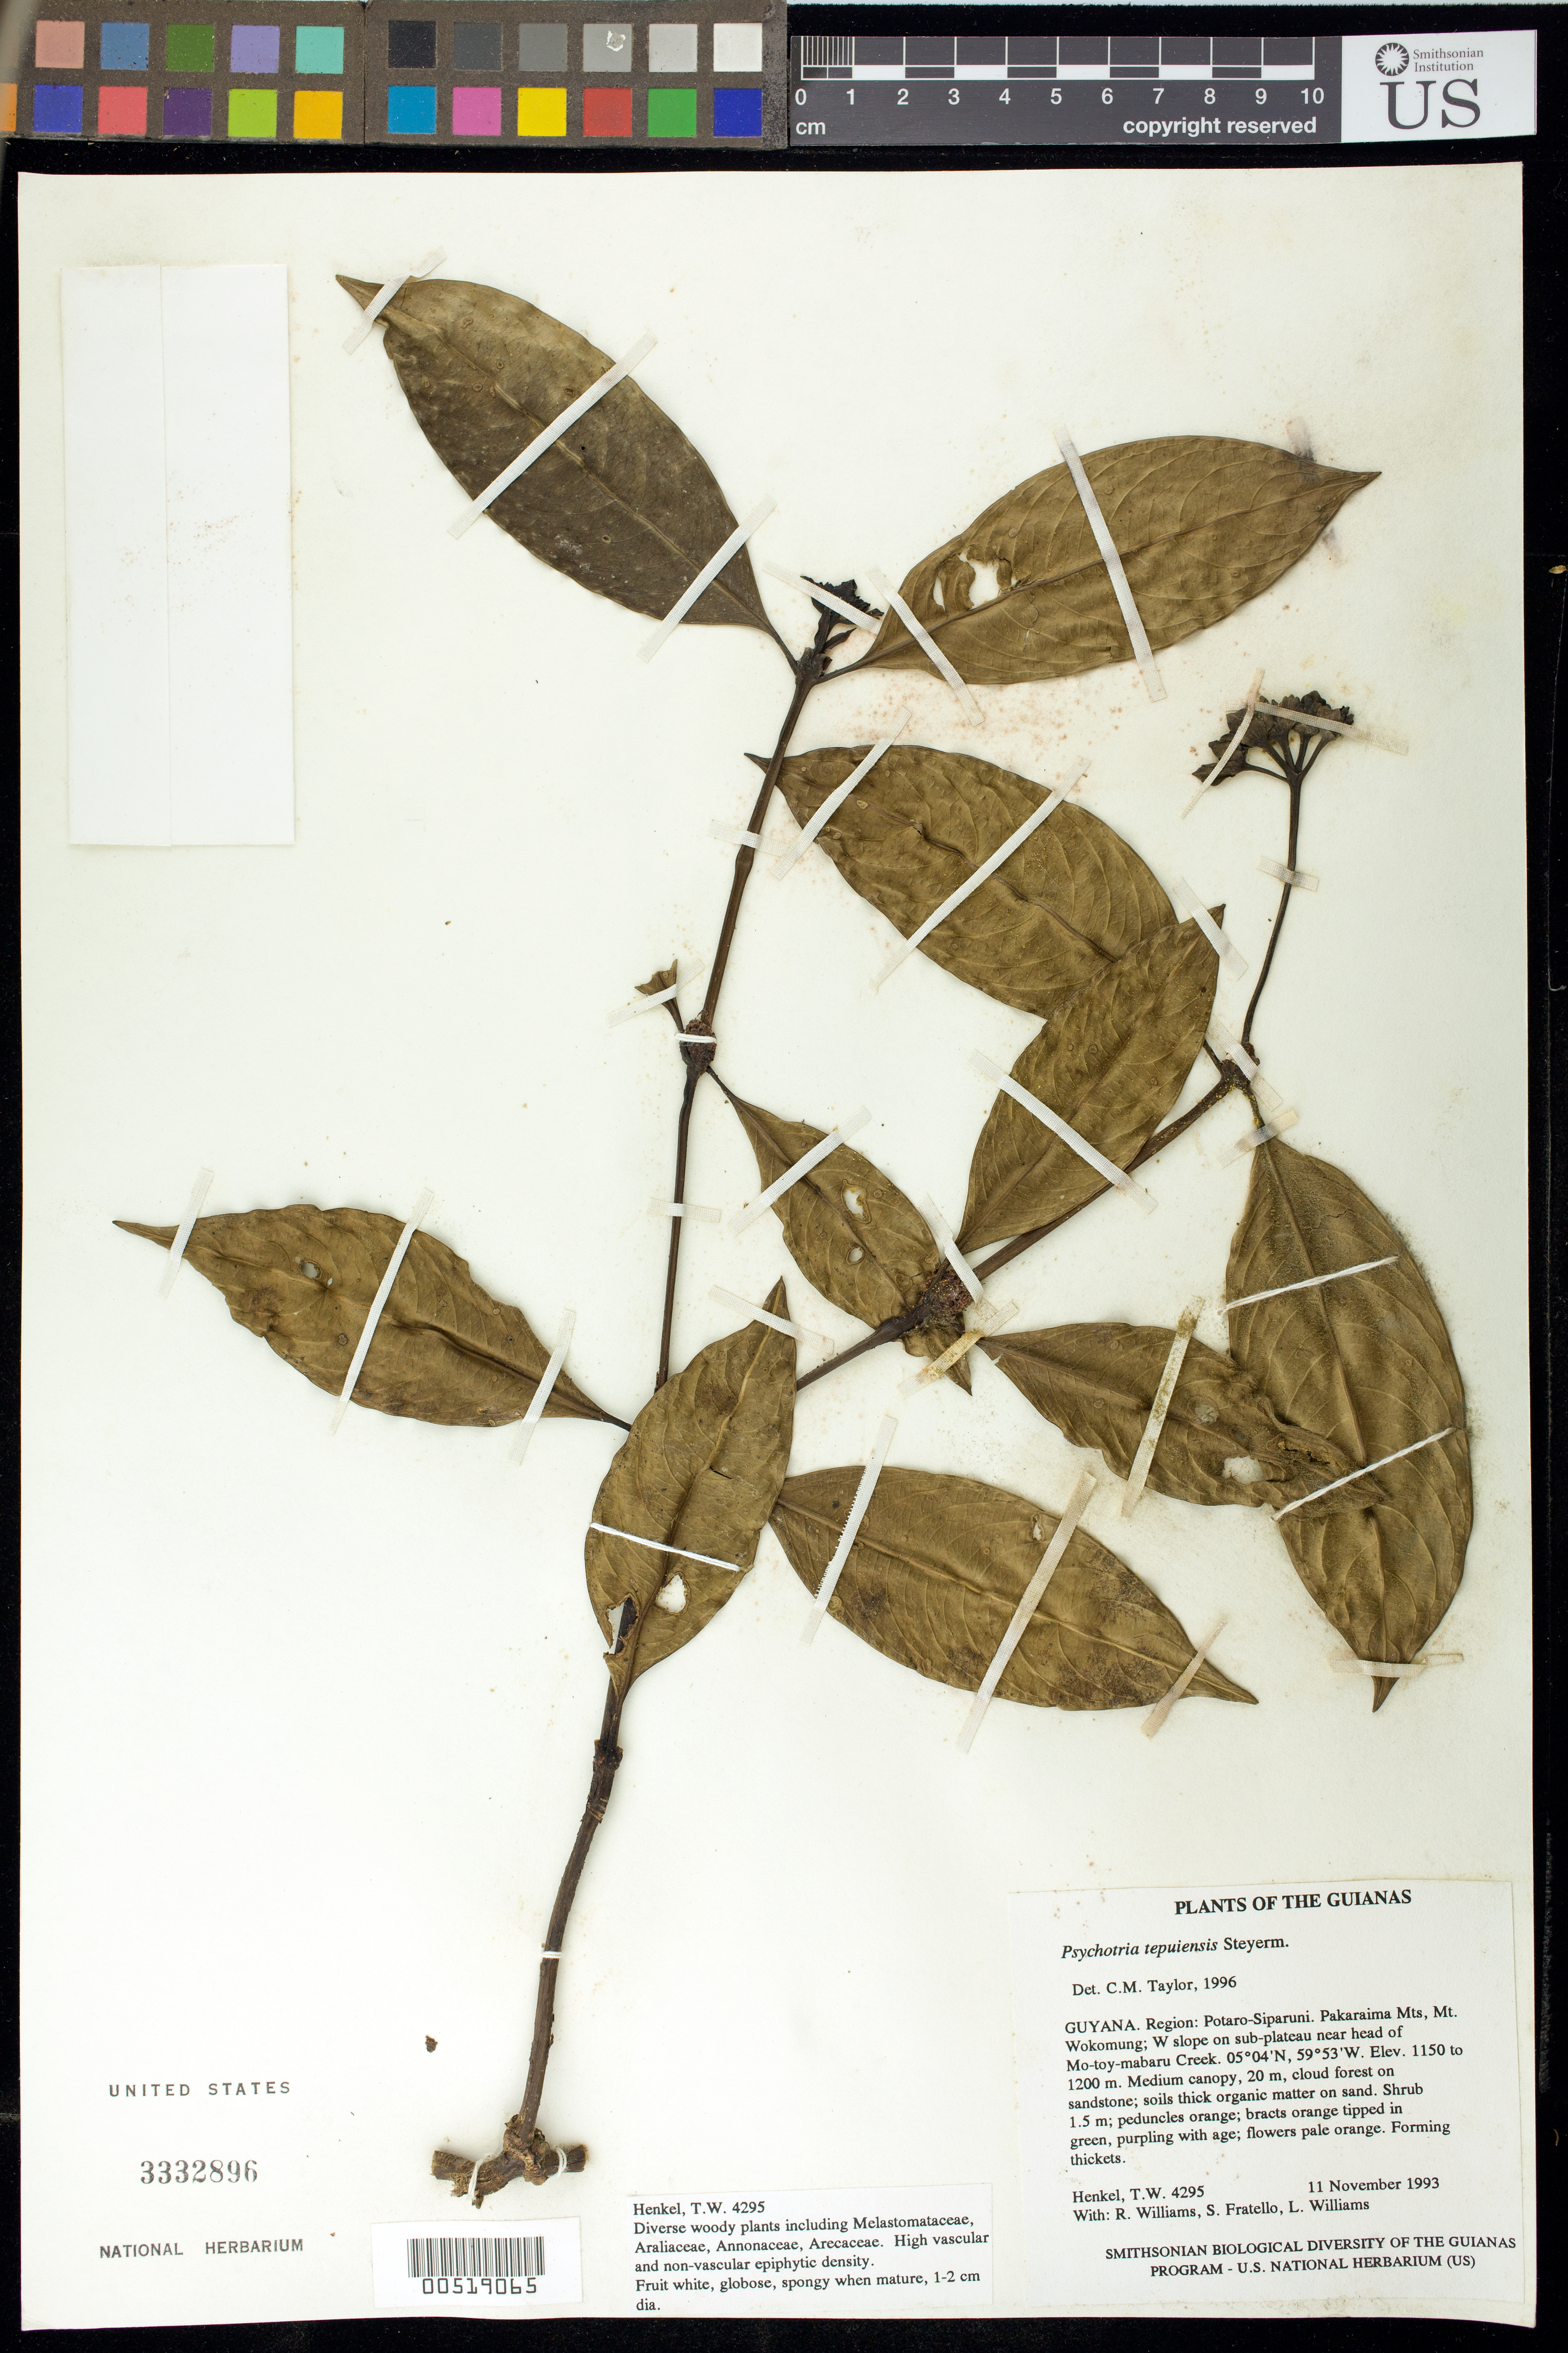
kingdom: Plantae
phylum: Tracheophyta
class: Magnoliopsida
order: Gentianales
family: Rubiaceae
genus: Palicourea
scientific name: Palicourea tenerior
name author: (Cham.) Delprete & J.H. Kirkbr.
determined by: Kirkbride, J. H., Jr.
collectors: T. Henkel, R. Williams, S. Fratello & L. Williams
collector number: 4295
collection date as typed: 11 November 1993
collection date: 1993-11-11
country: Guyana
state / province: Potaro-Siparuni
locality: Pakaraima Mts, Mt. Wokomung; W slope on sub-plateau near head of Mo-toy-mabaru Creek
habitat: Medium canopy, 20 m, cloud forest on sandstone; soils thick organic matter on sand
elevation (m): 1150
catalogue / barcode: US 3332896